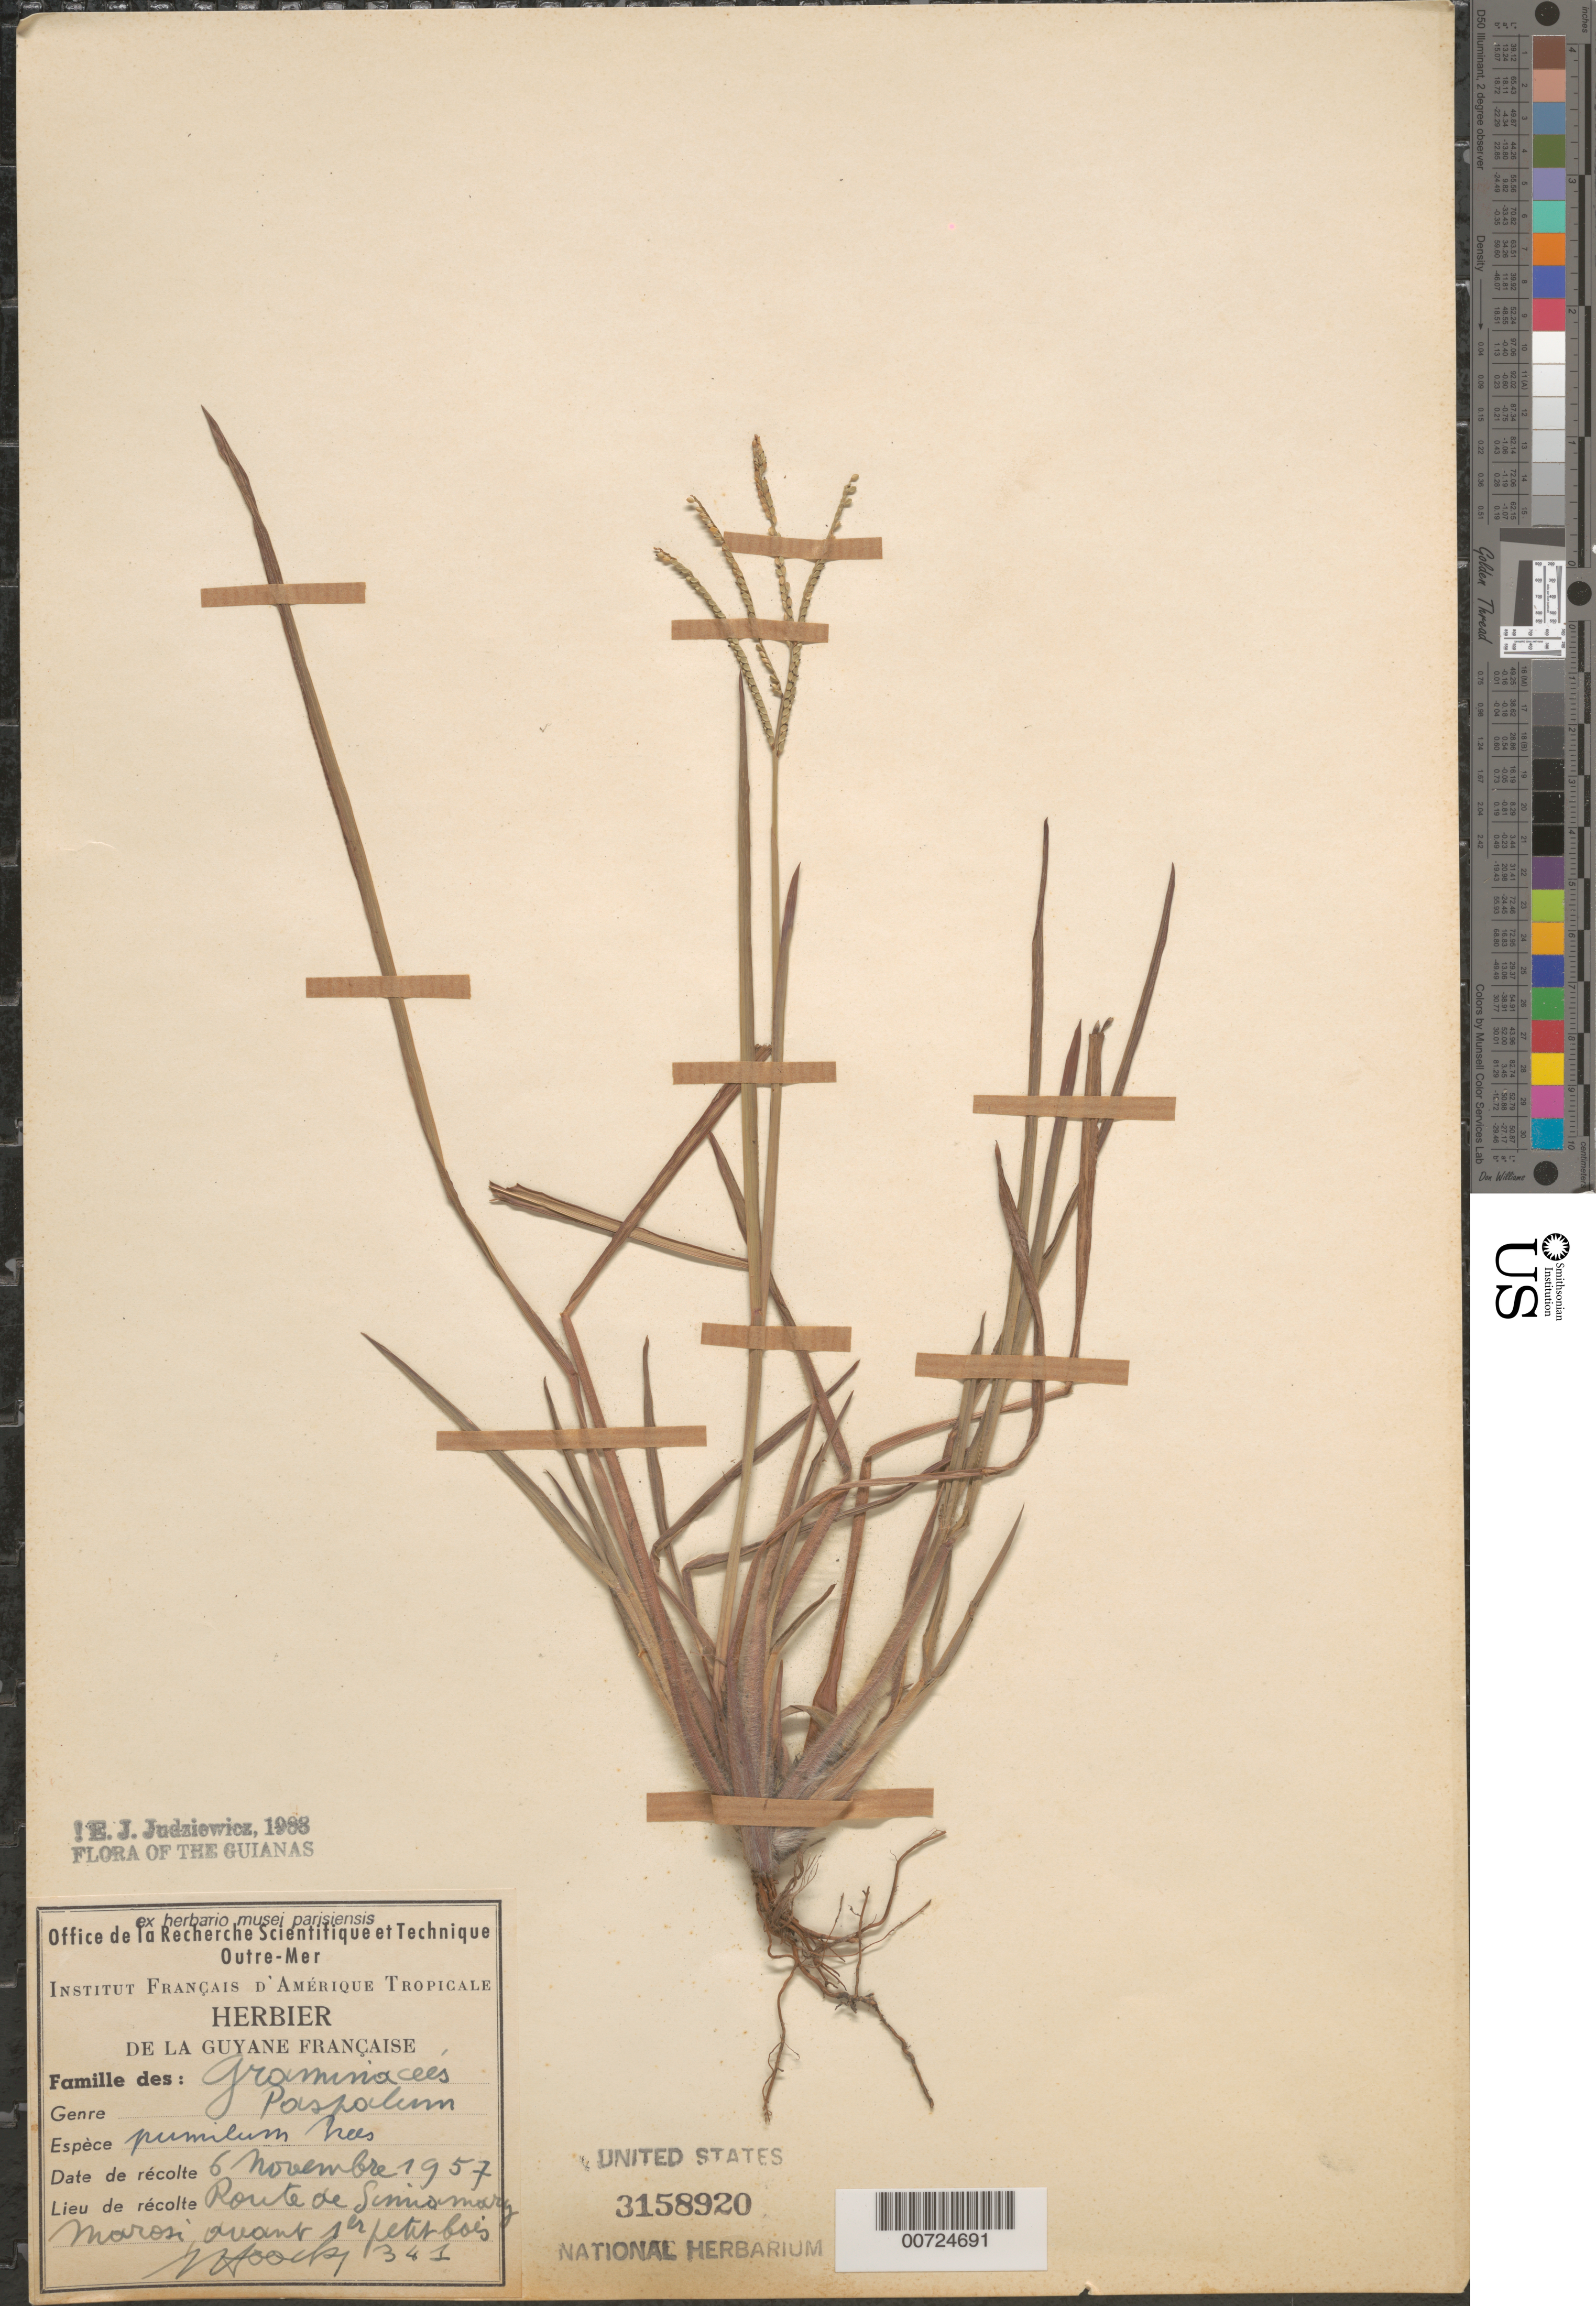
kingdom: Plantae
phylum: Tracheophyta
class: Liliopsida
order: Poales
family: Poaceae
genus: Paspalum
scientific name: Paspalum pumilum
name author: Nees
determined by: Judziewicz, E. J.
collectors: J. Hoock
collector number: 341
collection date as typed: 6-Nov-57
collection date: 1957-11-06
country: French Guiana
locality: Route de Sinnamary, Savane Marosi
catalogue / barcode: US 3158920